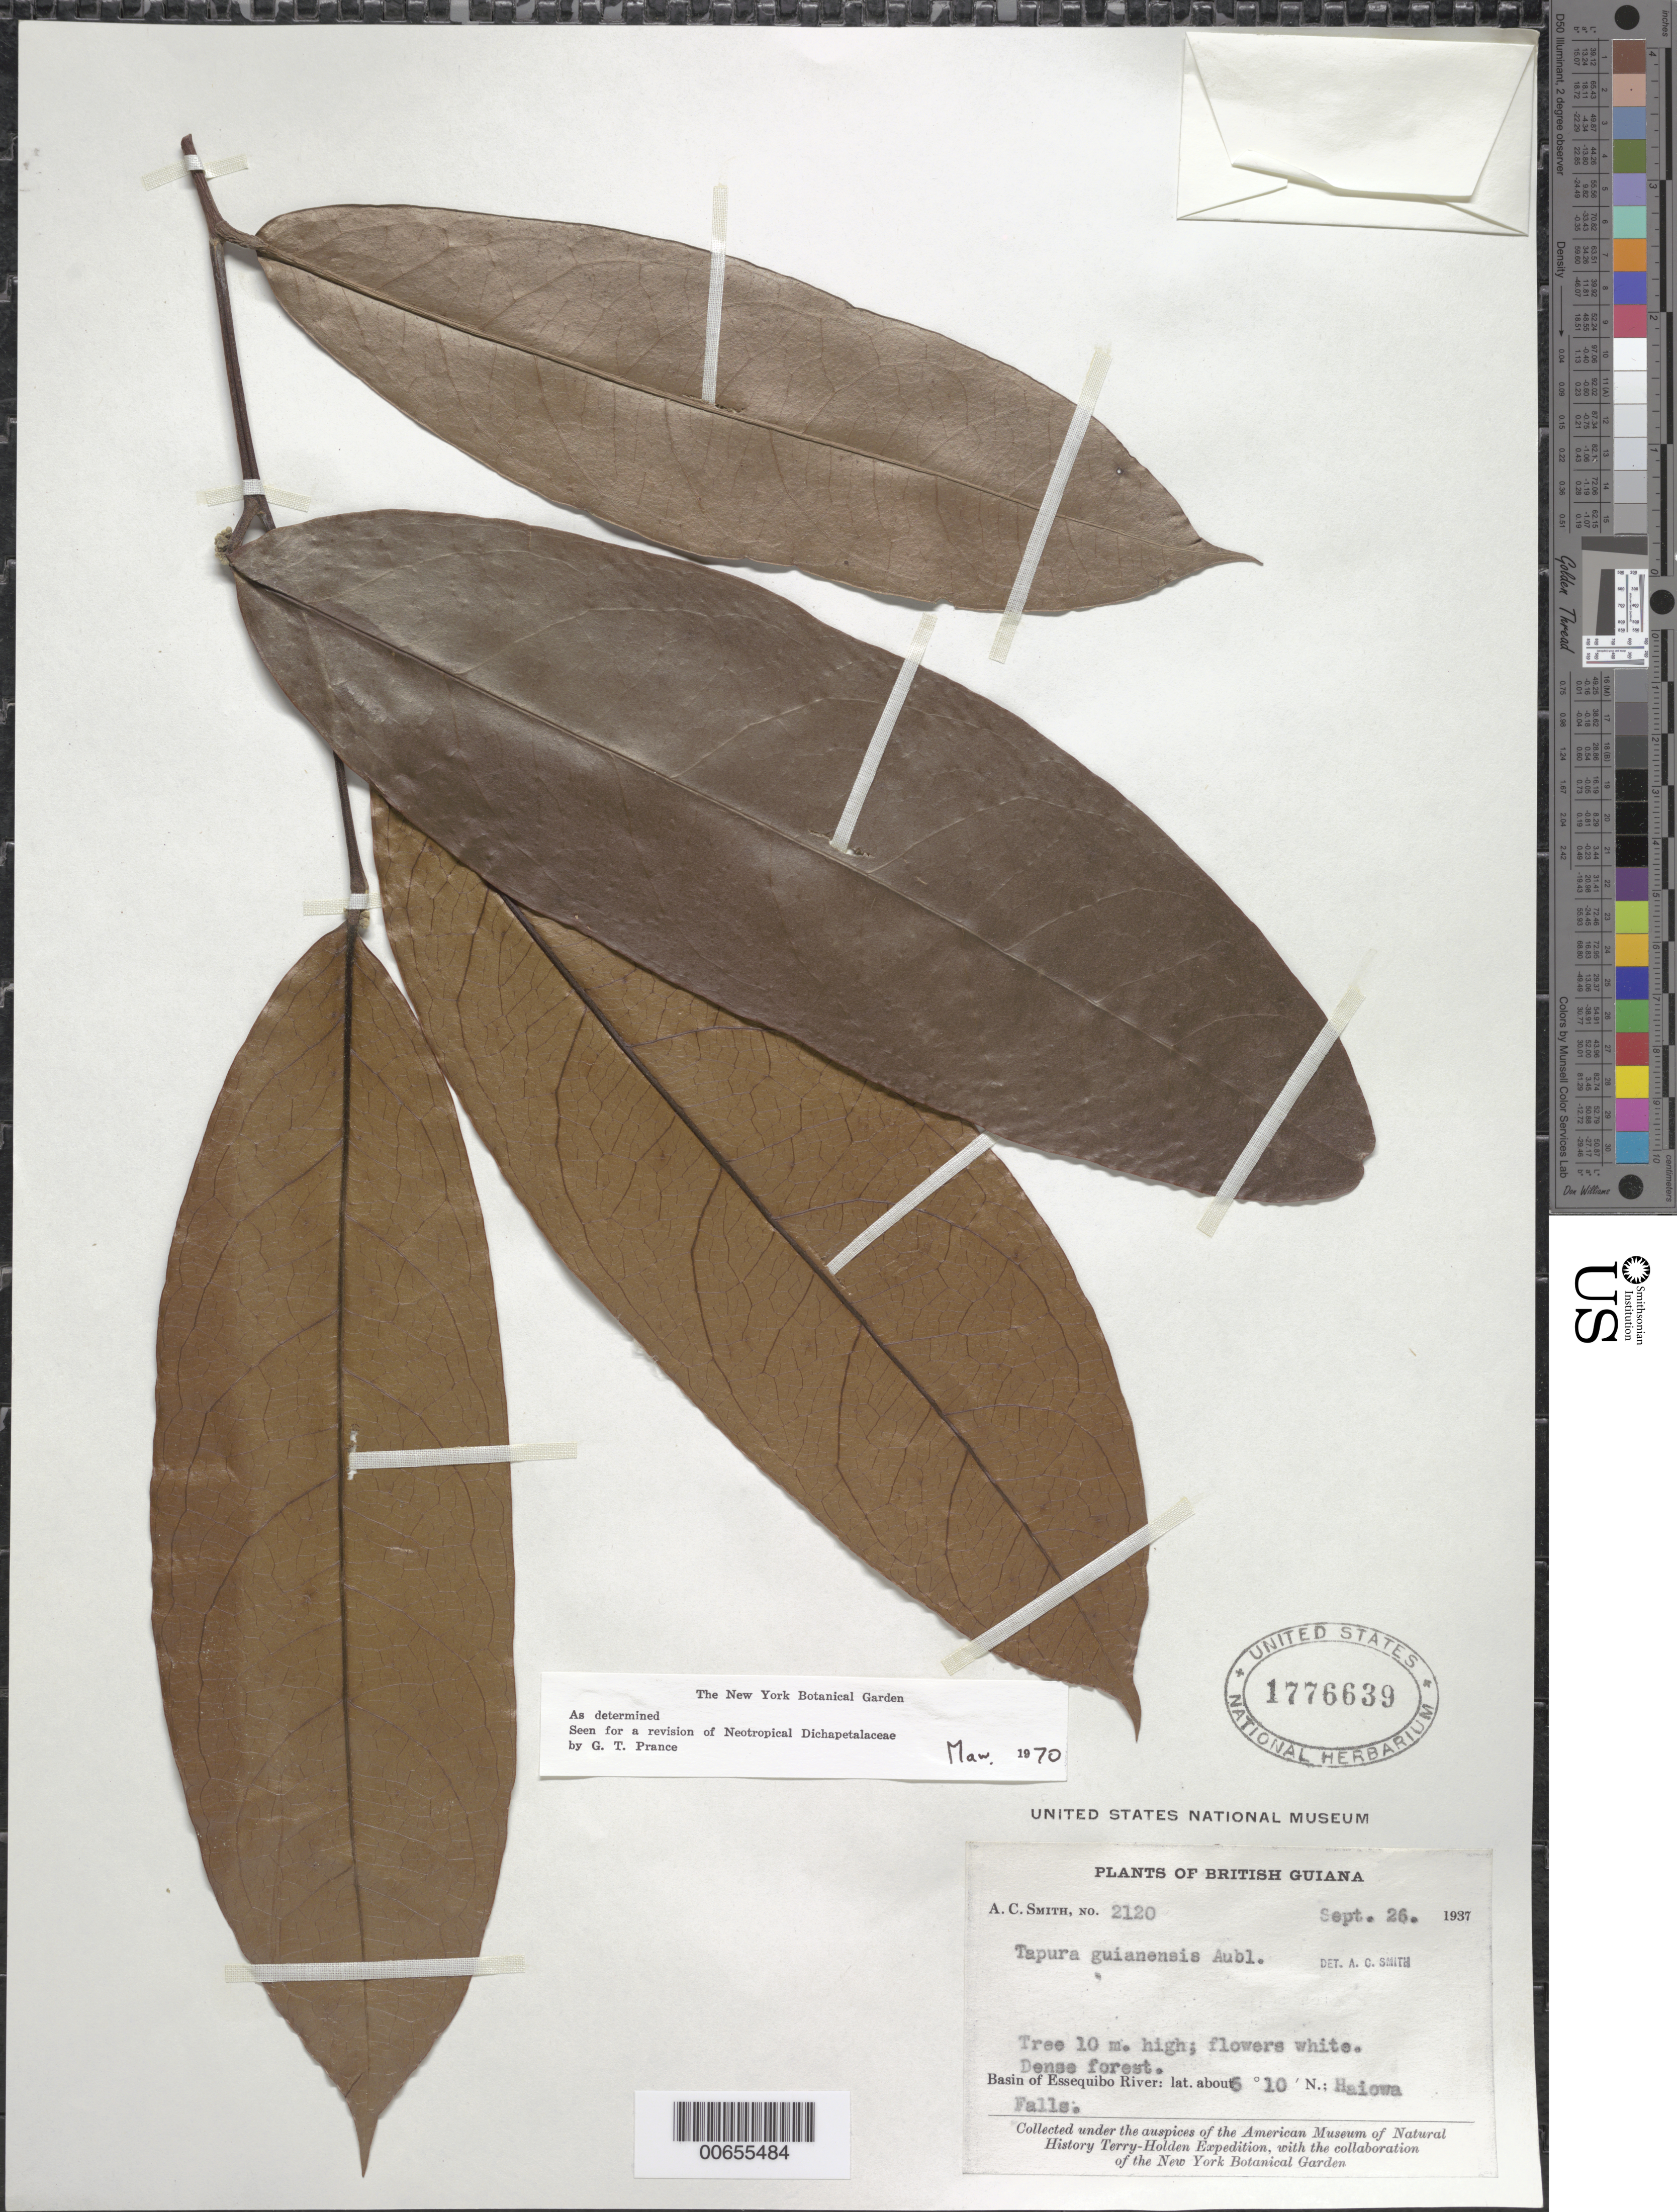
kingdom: Plantae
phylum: Tracheophyta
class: Magnoliopsida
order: Malpighiales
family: Dichapetalaceae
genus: Tapura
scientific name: Tapura guianensis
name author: Aubl.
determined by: Prance, G. T.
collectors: A. C. Smith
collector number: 2120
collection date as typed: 26-Sep-37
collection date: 1937-09-26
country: Guyana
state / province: Potaro-Siparuni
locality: Haiowa Falls, Essequibo River basin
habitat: Dense forest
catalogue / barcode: US 1776639